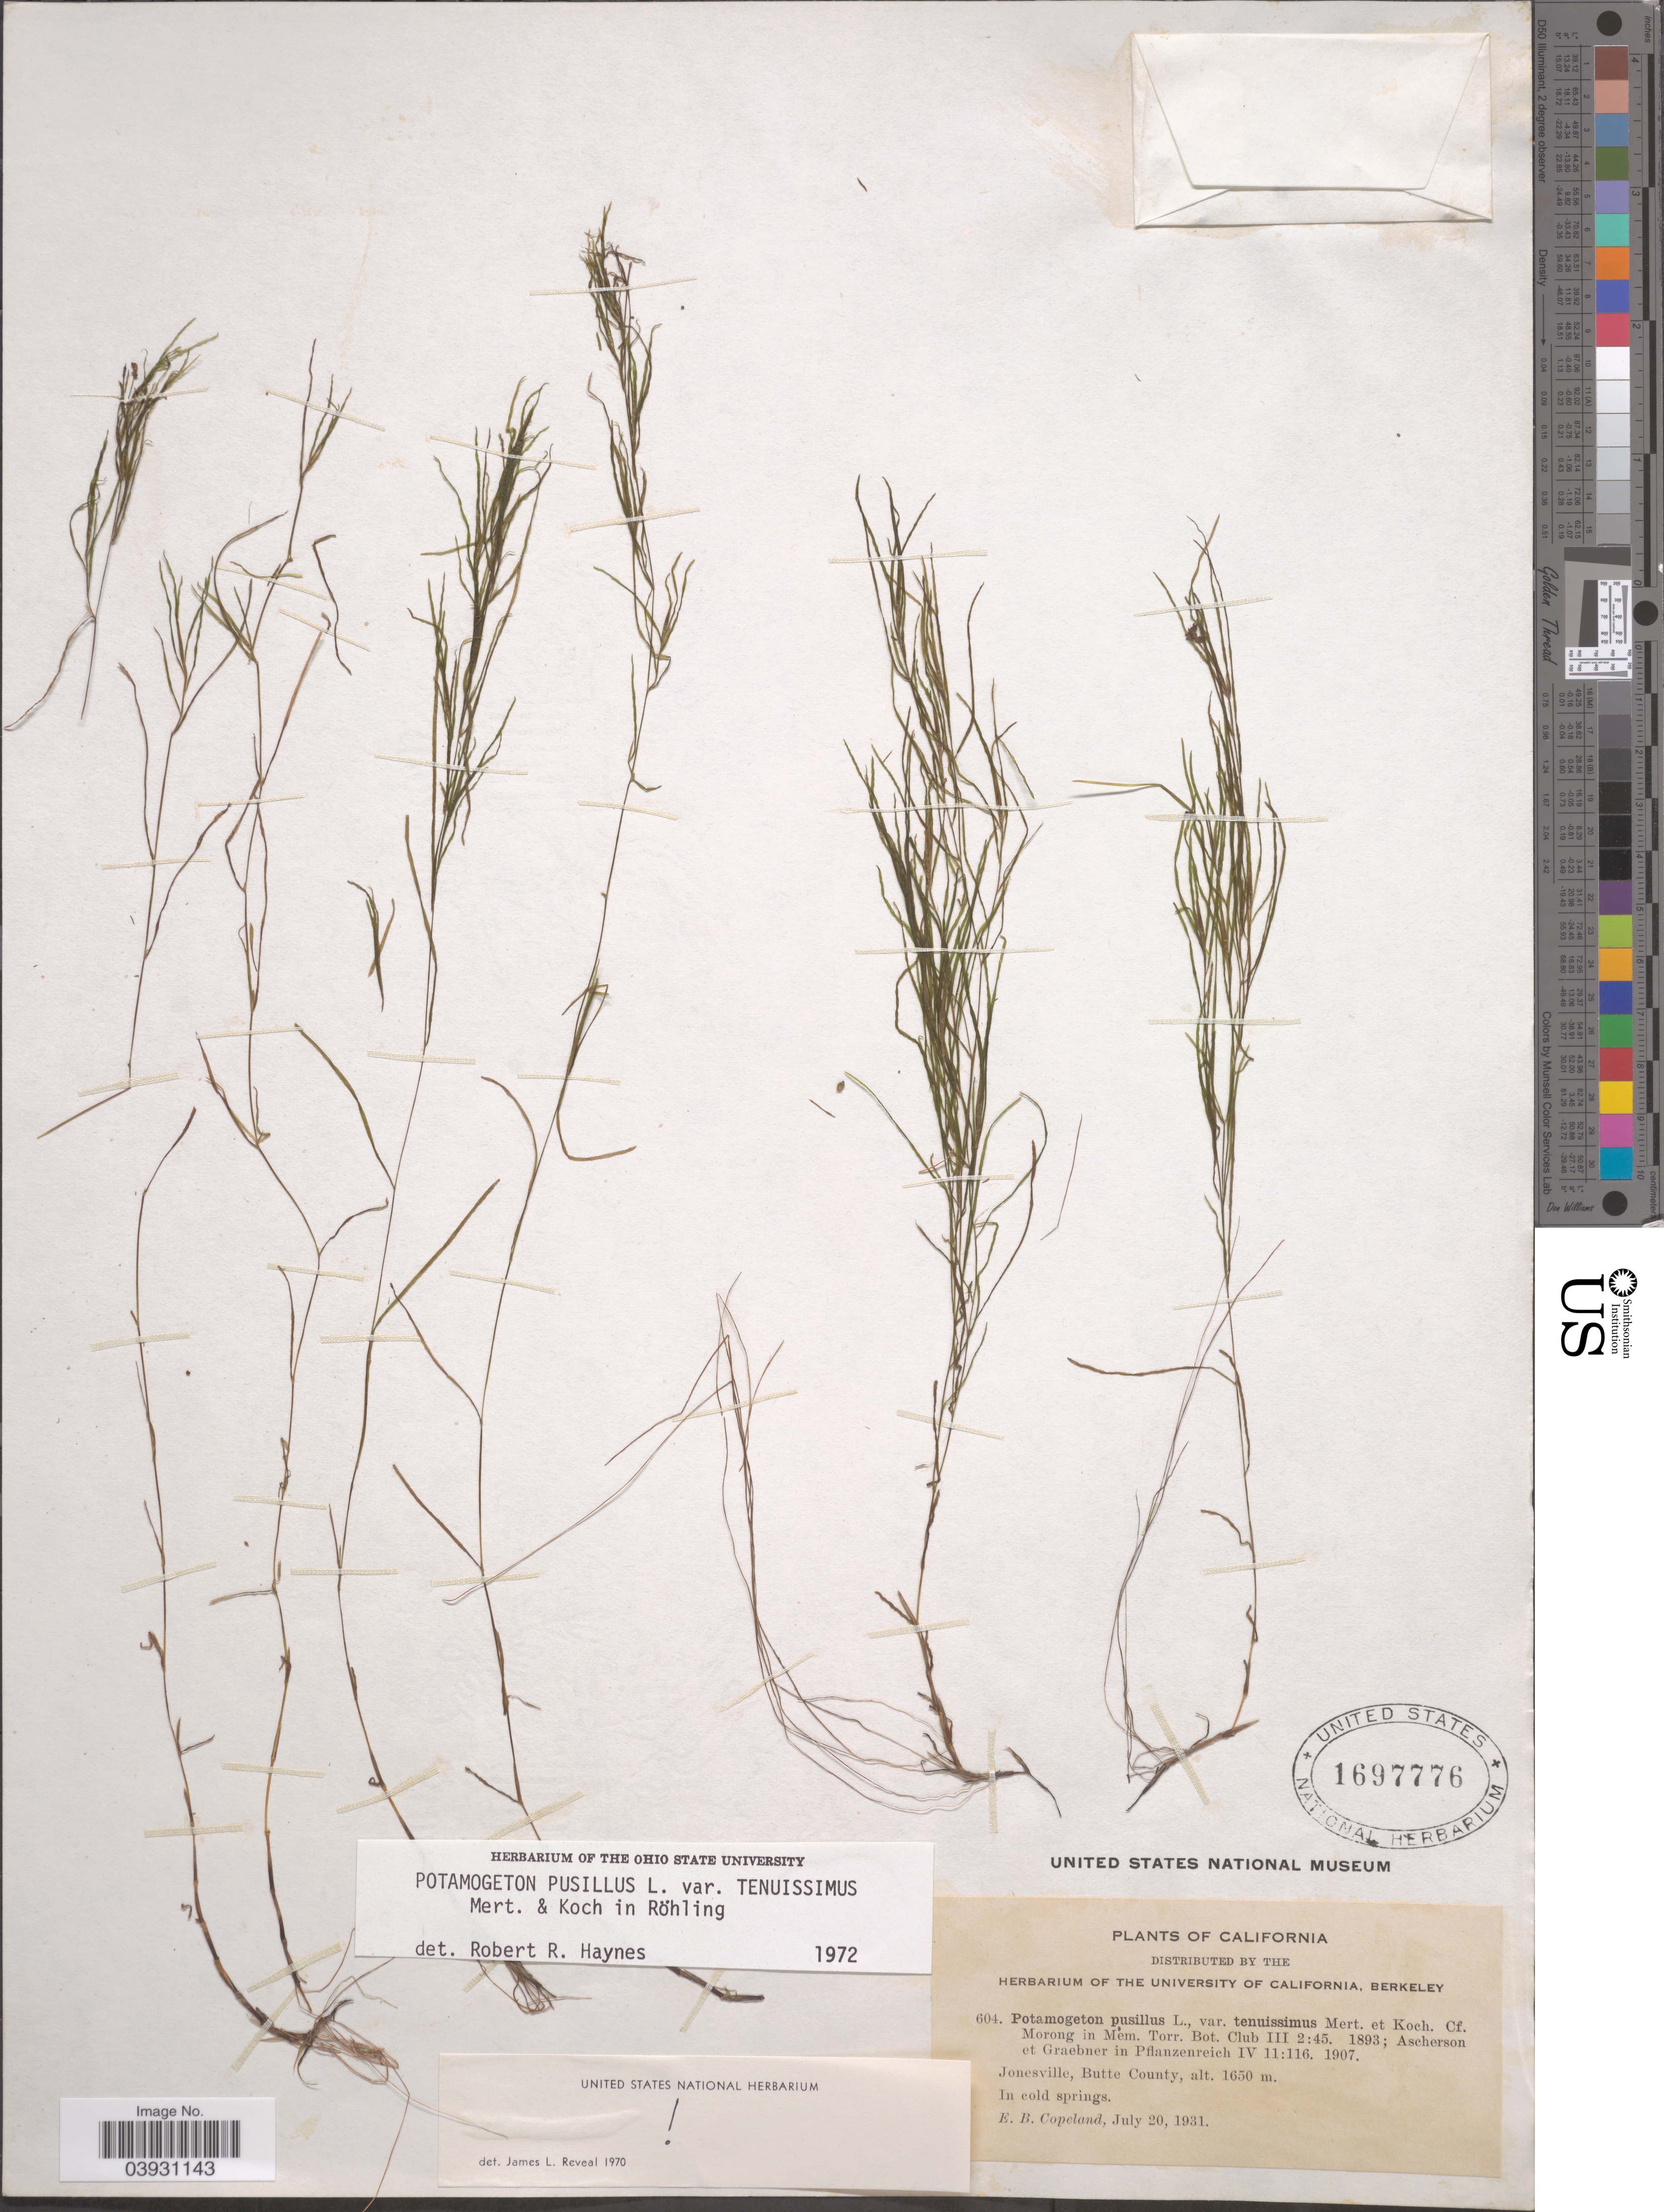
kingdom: Plantae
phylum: Tracheophyta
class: Liliopsida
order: Alismatales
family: Potamogetonaceae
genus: Potamogeton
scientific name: Potamogeton pusillus subsp. tenuissimus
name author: Mert. & W.D.J. Koch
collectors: E. B. Copeland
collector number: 604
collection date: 1931-07-20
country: United States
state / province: California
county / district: Butte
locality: Jonesville, Butte County.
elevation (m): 1650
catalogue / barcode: US 1697776